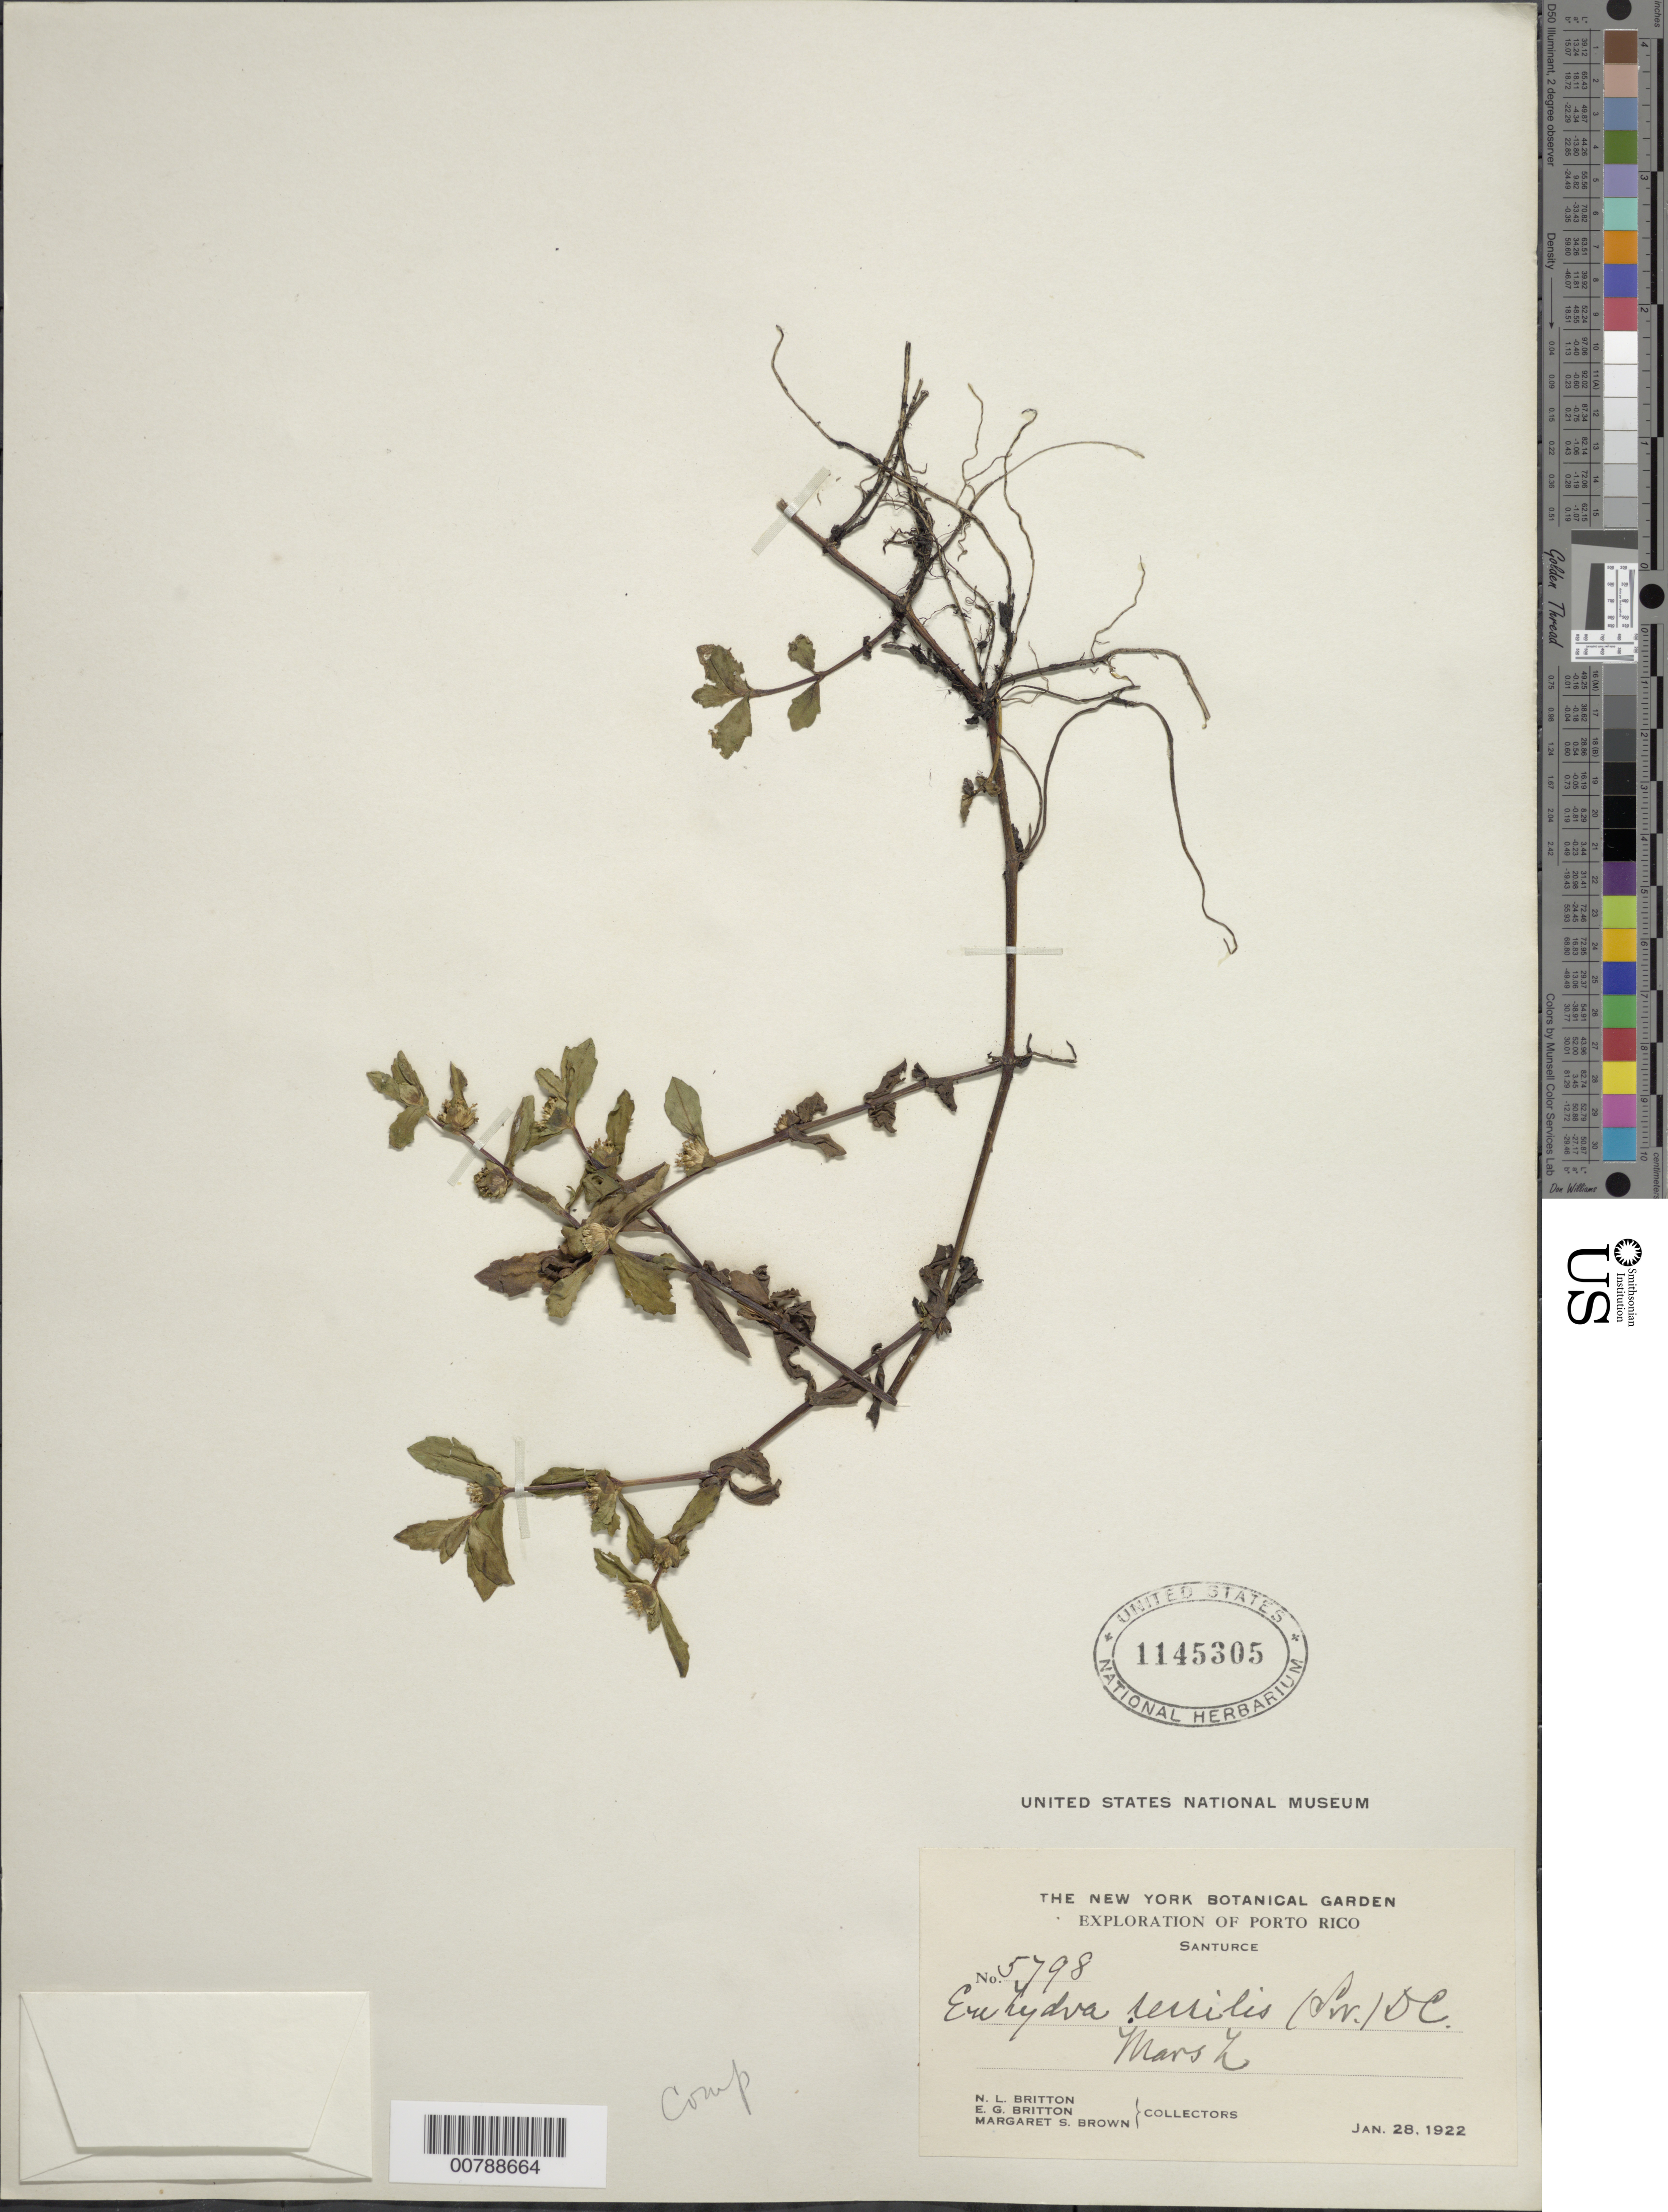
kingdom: Plantae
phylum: Tracheophyta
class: Magnoliopsida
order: Asterales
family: Asteraceae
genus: Enhydra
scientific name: Enhydra sessilis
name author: (Sw.) DC.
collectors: N. Britton, E. G. Britton & M. S. Brown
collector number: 5798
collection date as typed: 28 Jan 1922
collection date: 1922-01-28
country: Puerto Rico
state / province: San Juan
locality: Santurce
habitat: Marsh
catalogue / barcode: US 1145305